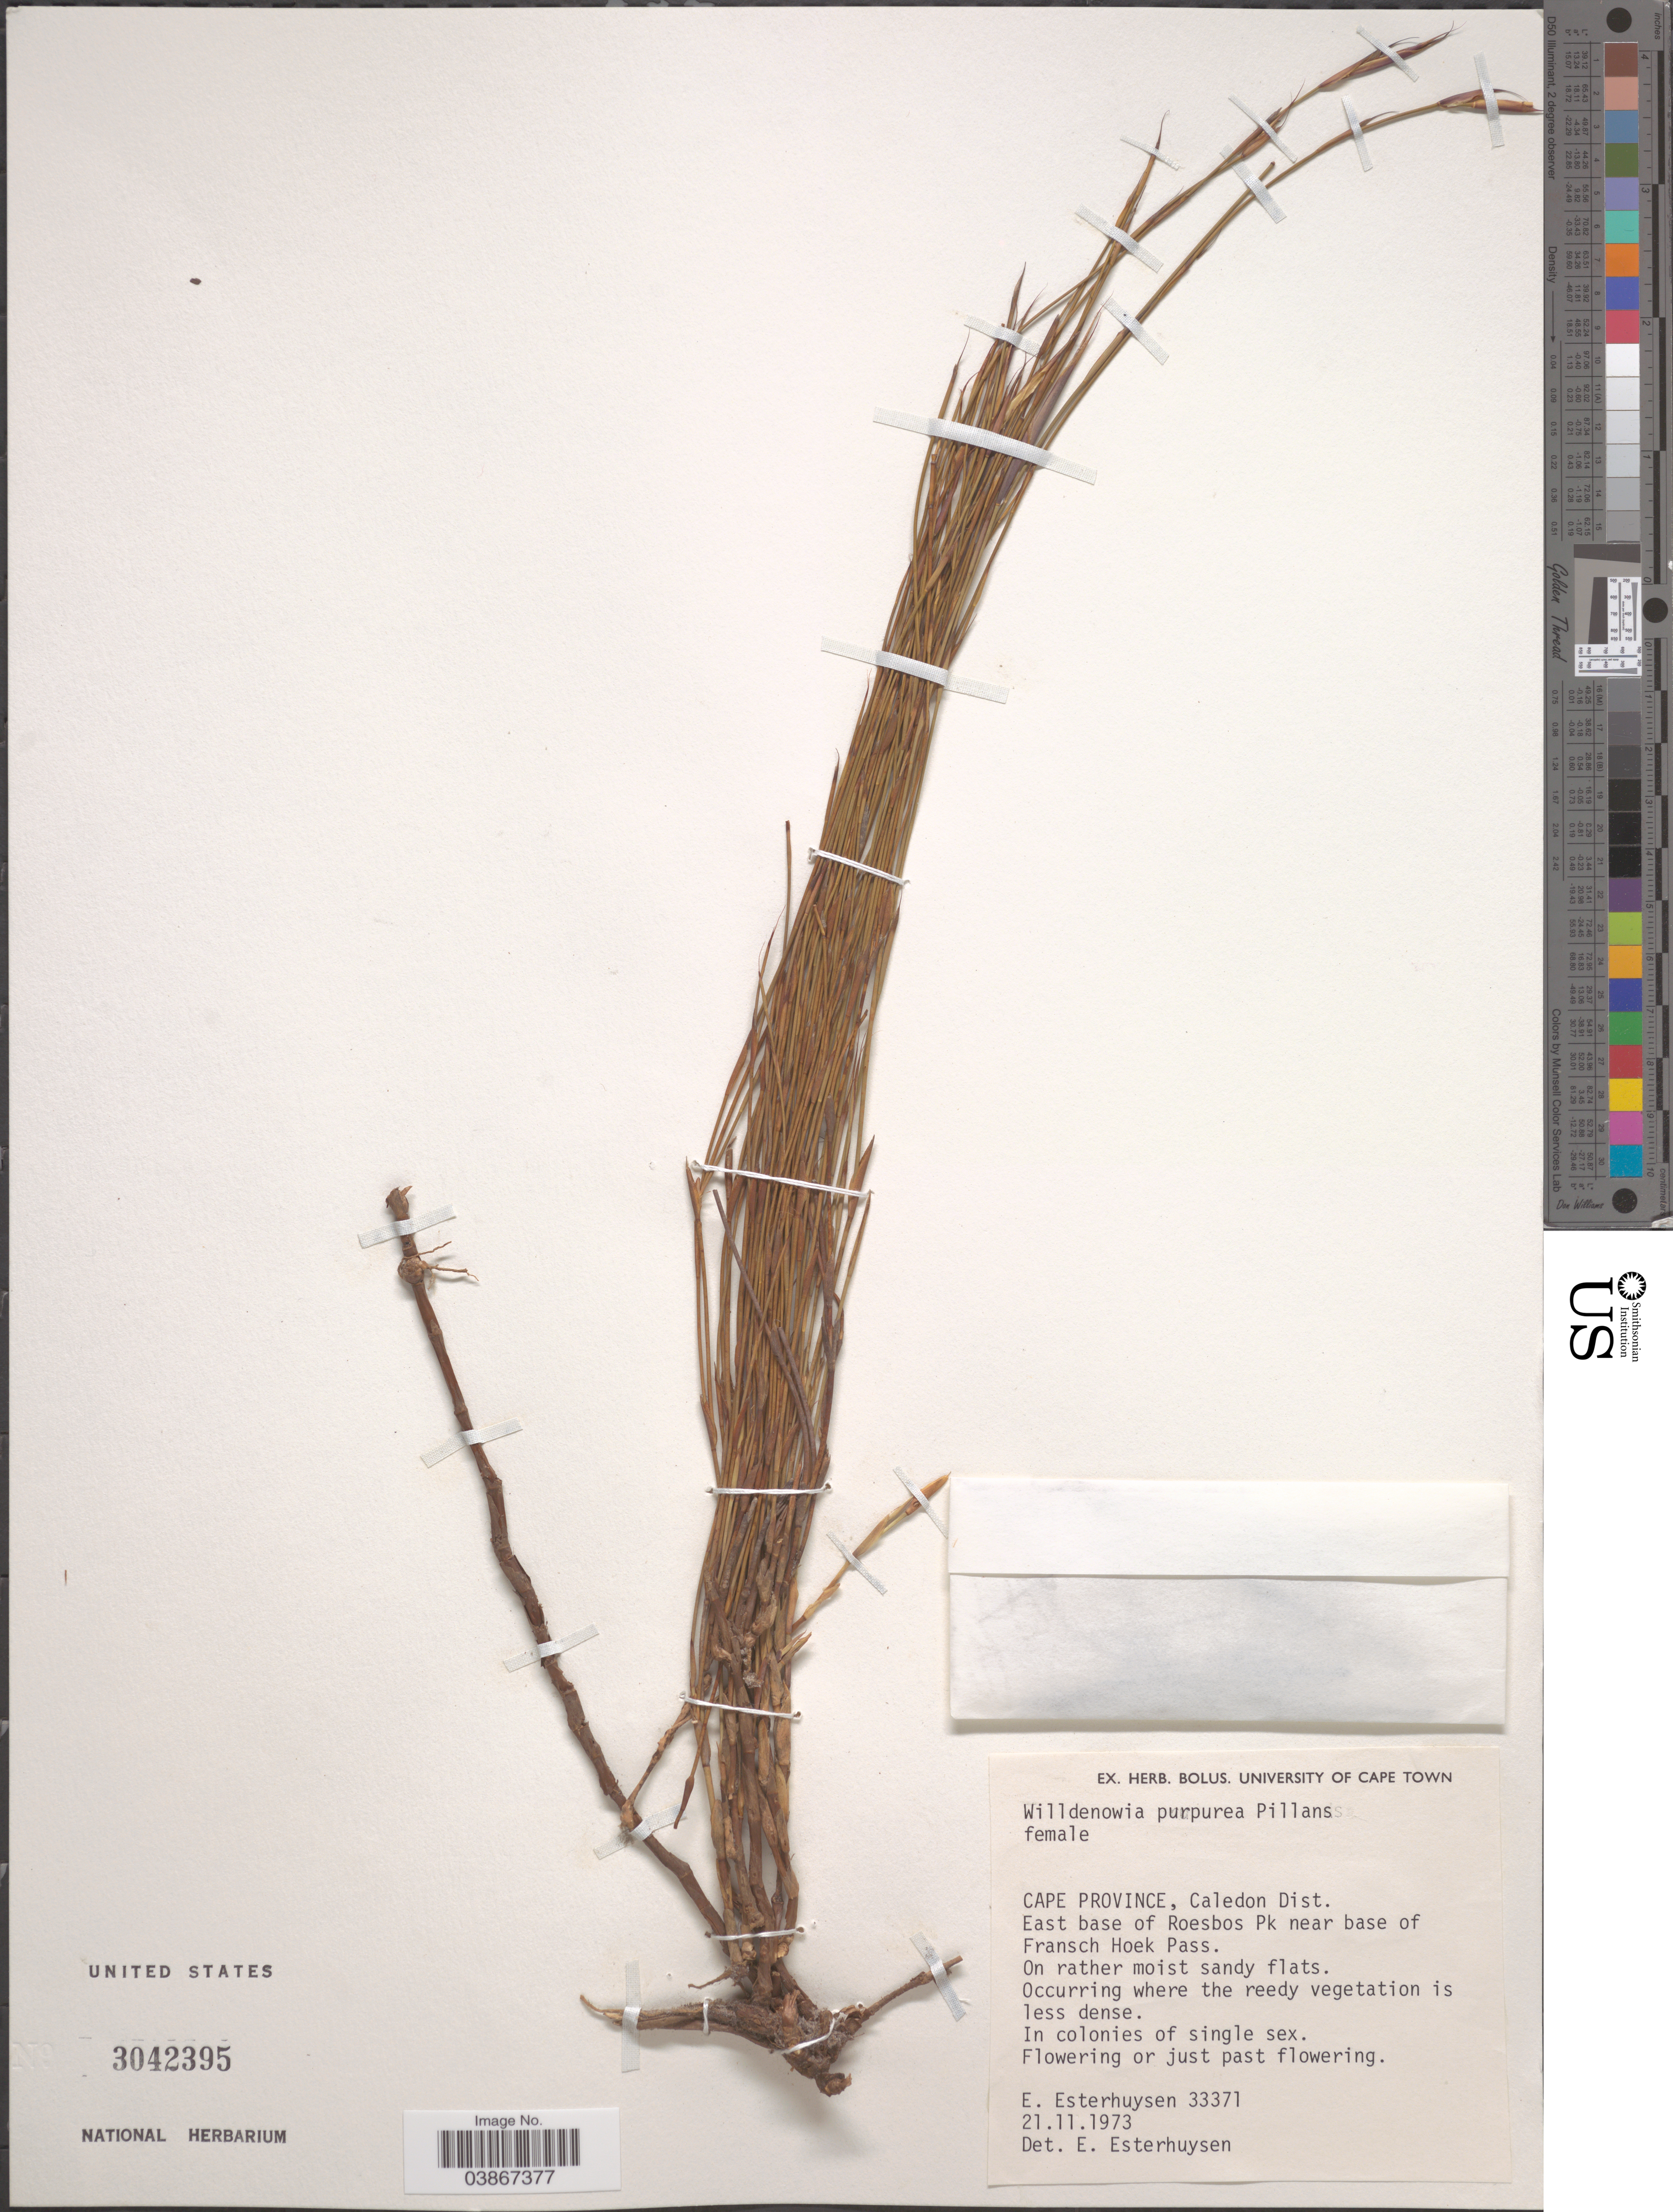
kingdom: Plantae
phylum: Tracheophyta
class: Liliopsida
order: Poales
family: Restionaceae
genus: Willdenowia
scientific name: Willdenowia purpurea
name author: Pillans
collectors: E. E. Esterhuysen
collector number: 33371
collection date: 1973-11-21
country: South Africa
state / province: Western Cape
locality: Caledon Dist. East base of Roesbos Pk near base of Fransch Hoek Pass.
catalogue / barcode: US 3042395